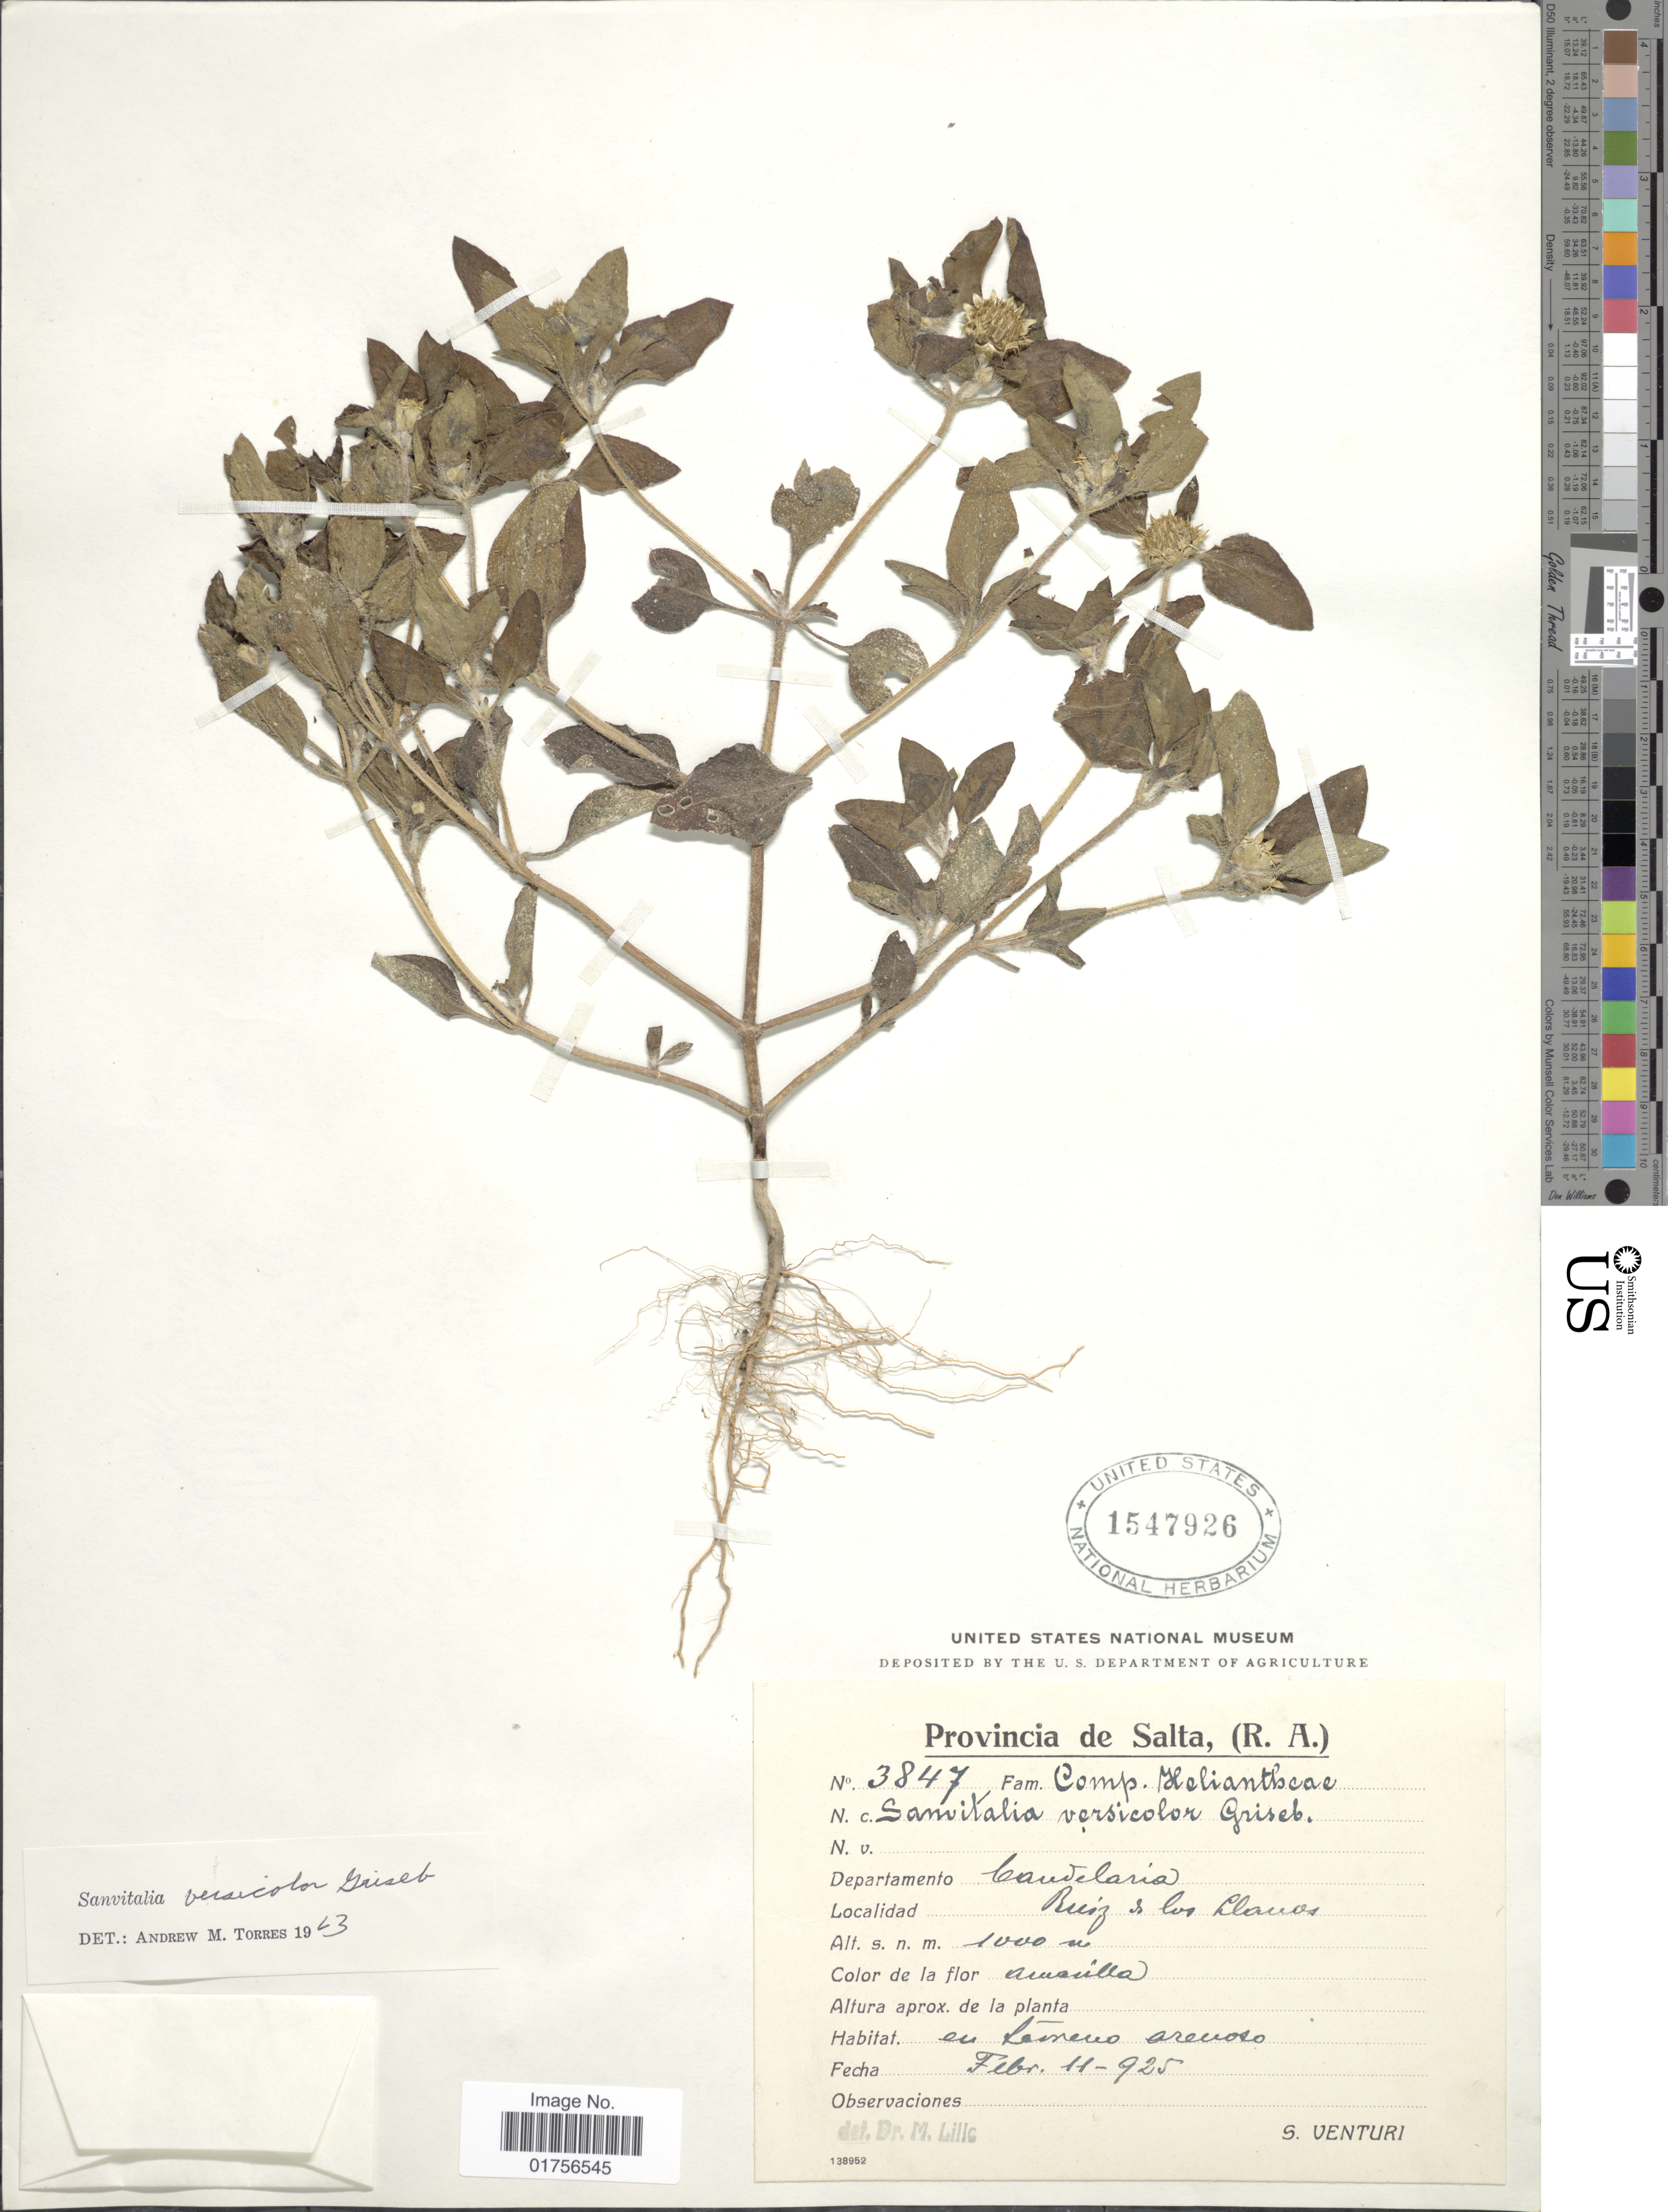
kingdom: Plantae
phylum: Tracheophyta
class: Magnoliopsida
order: Asterales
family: Asteraceae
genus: Sanvitalia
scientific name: Sanvitalia versicolor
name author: Griseb.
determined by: Skibicki, Samuel V.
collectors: S. Venturi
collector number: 3847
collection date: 1925-02-11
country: Argentina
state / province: Salta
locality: Provincia de Salta, (R.A.), Departamento Candelaria, Ruiz de los Llavos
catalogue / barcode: US 1547926